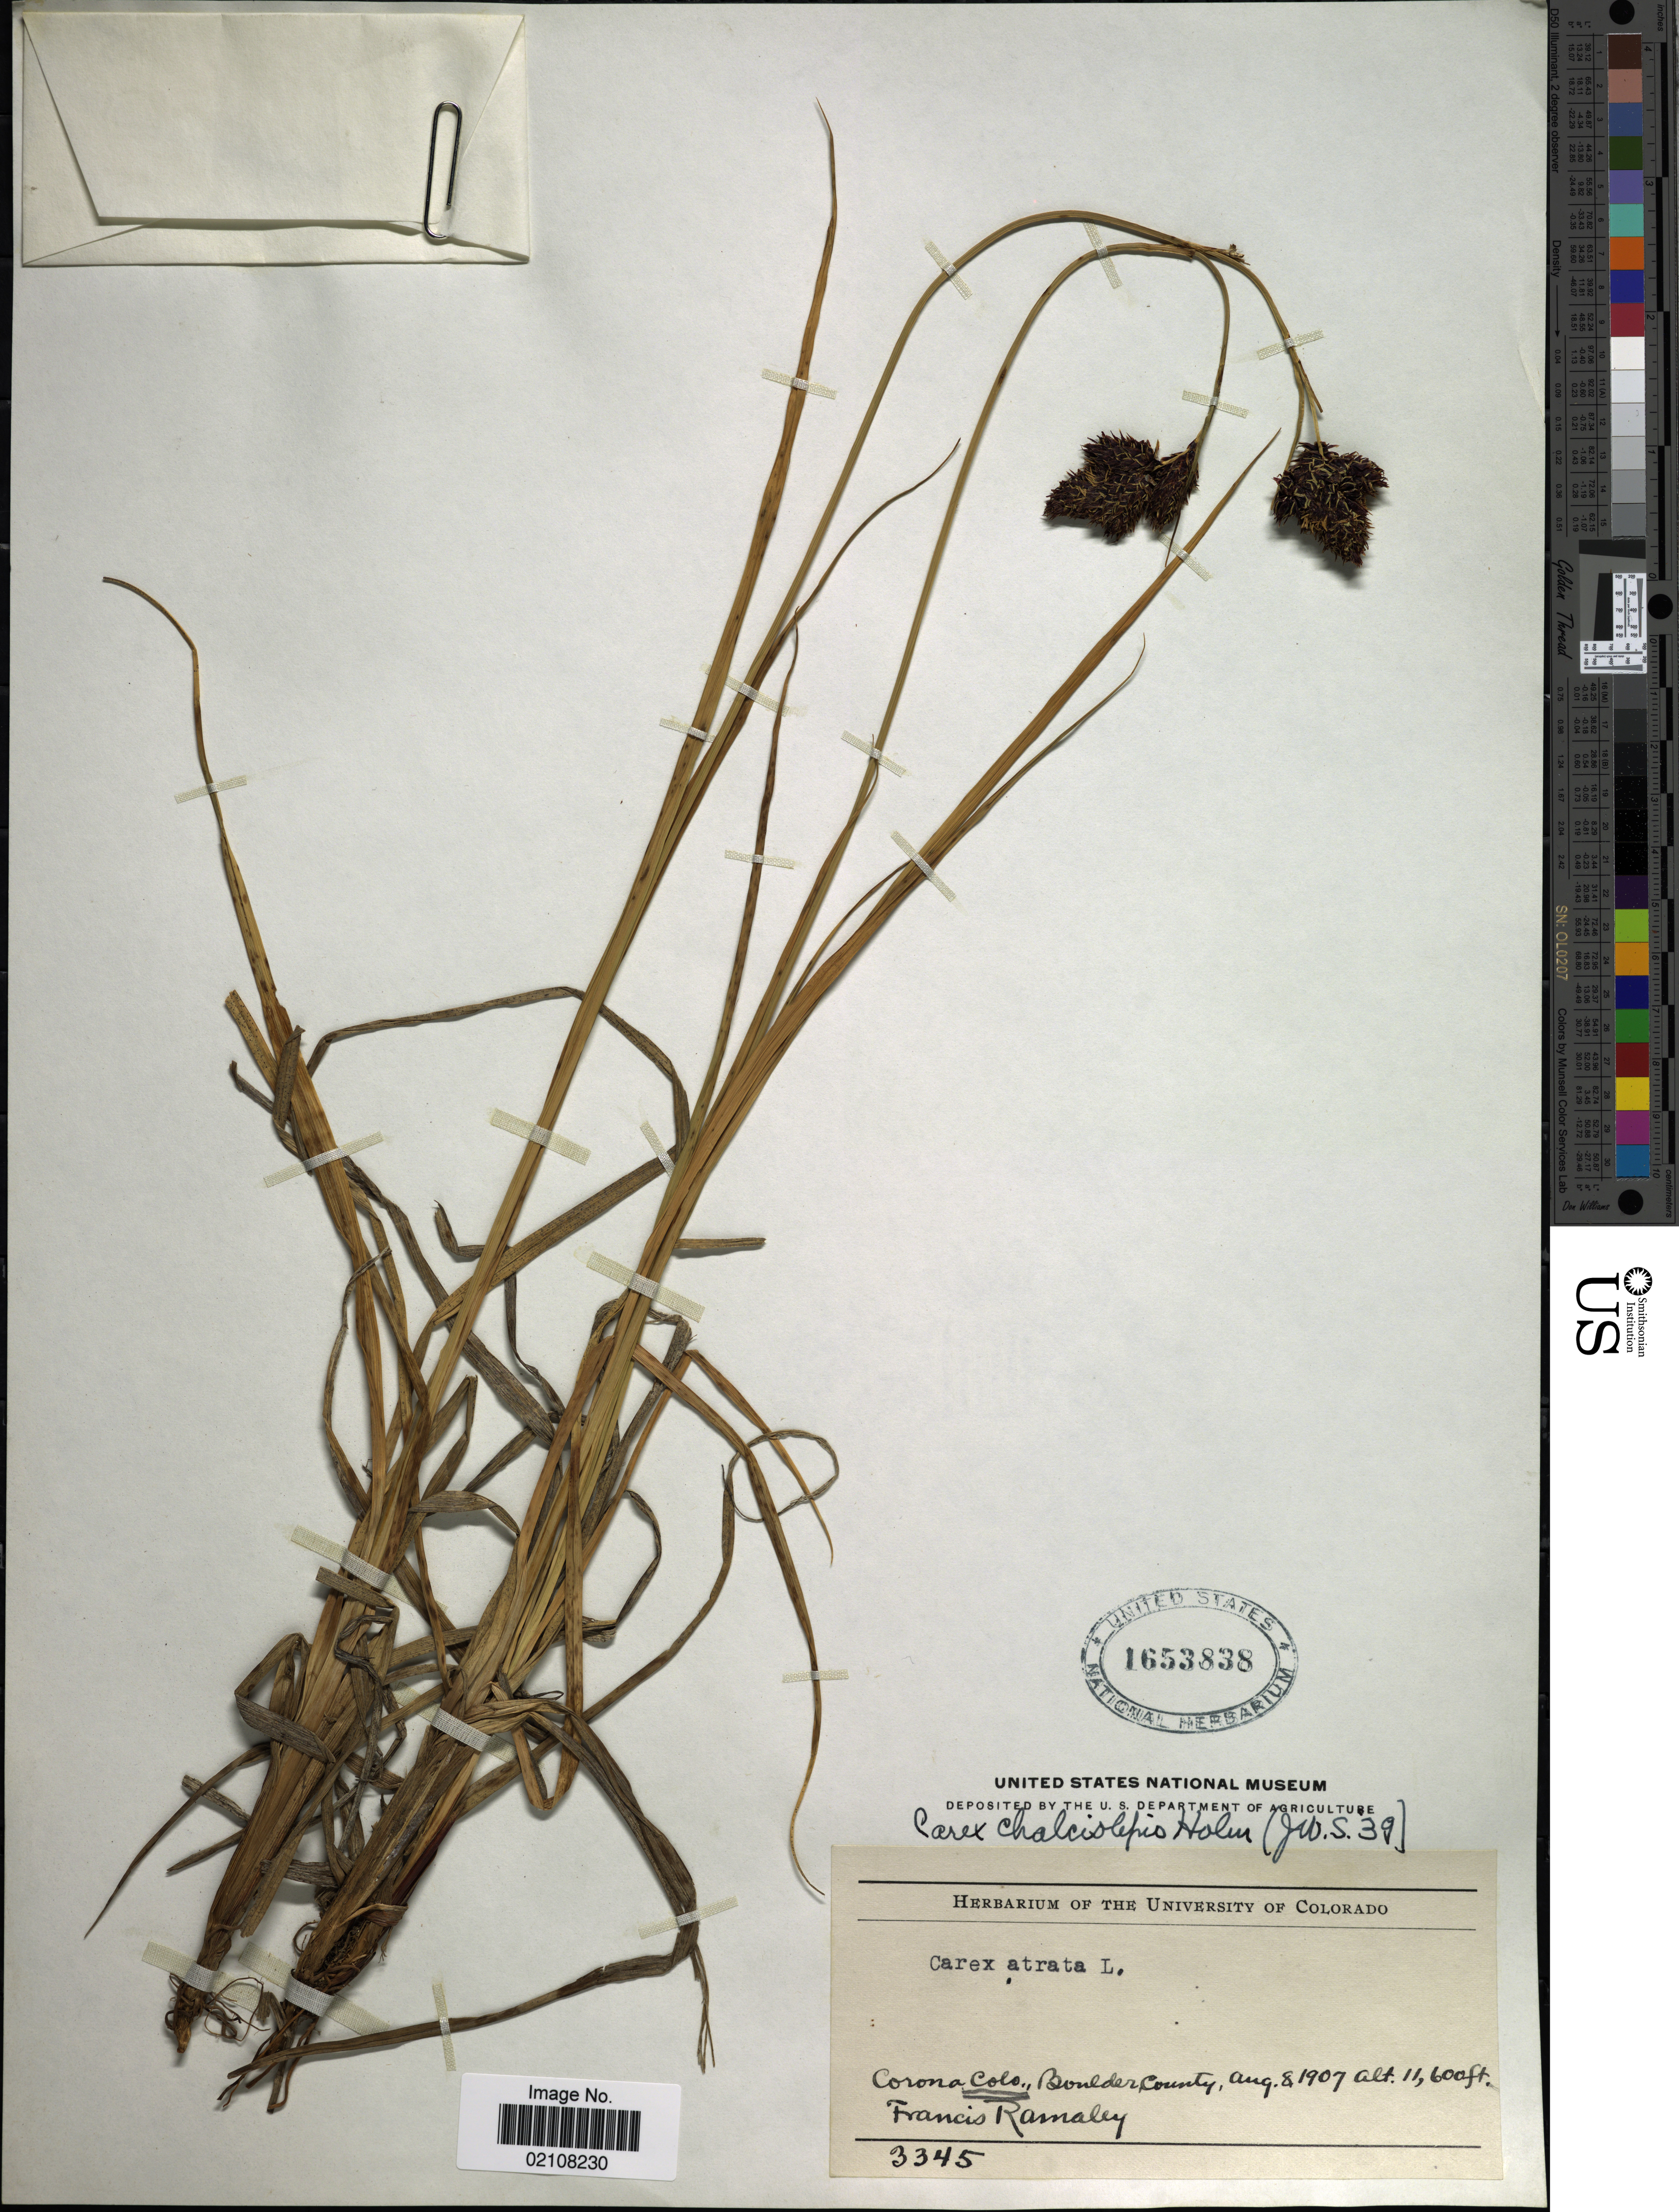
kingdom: Plantae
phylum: Tracheophyta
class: Liliopsida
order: Poales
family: Cyperaceae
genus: Carex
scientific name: Carex chalciolepis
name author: Holm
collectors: F. Ramaley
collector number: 3345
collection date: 1907-08-08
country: United States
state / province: Colorado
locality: Corona, Boulder County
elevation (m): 3536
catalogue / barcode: US 1653838